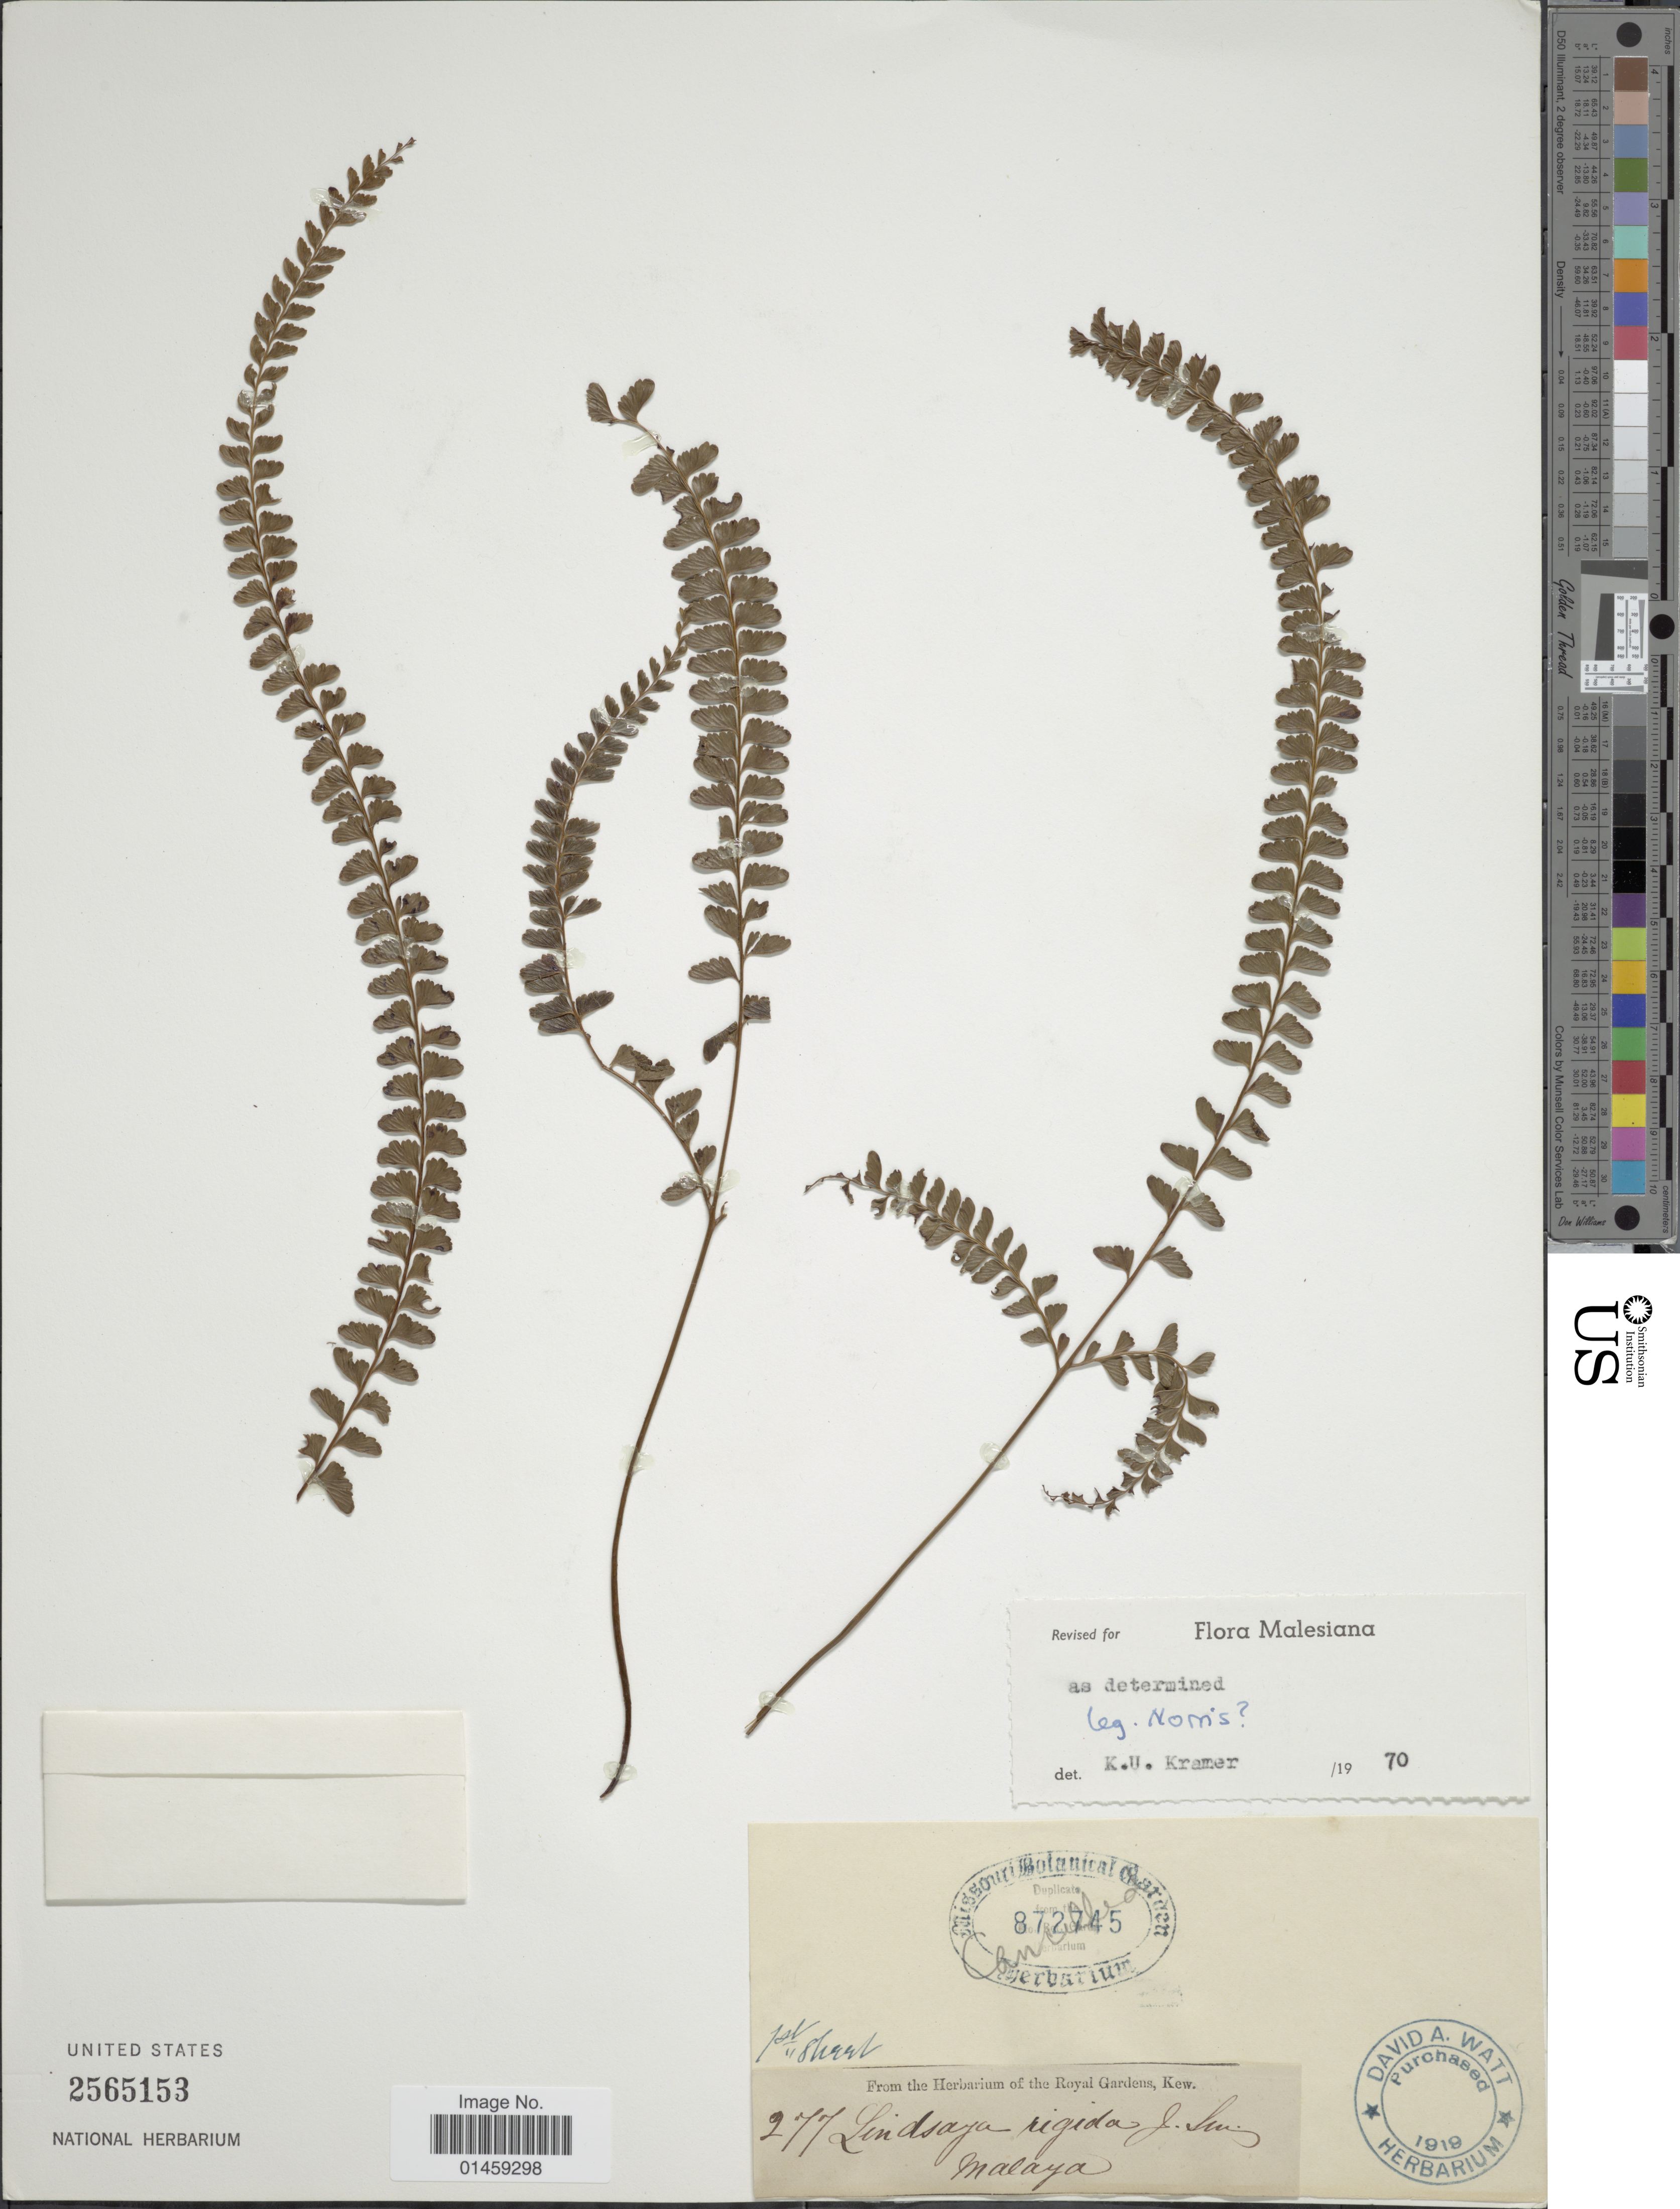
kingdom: Plantae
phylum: Tracheophyta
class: Polypodiopsida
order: Polypodiales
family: Lindsaeaceae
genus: Lindsaea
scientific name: Lindsaea rigida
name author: J. Sm.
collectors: D. A. P. Watt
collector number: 277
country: Malaysia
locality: Malaya.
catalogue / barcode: US 2565153